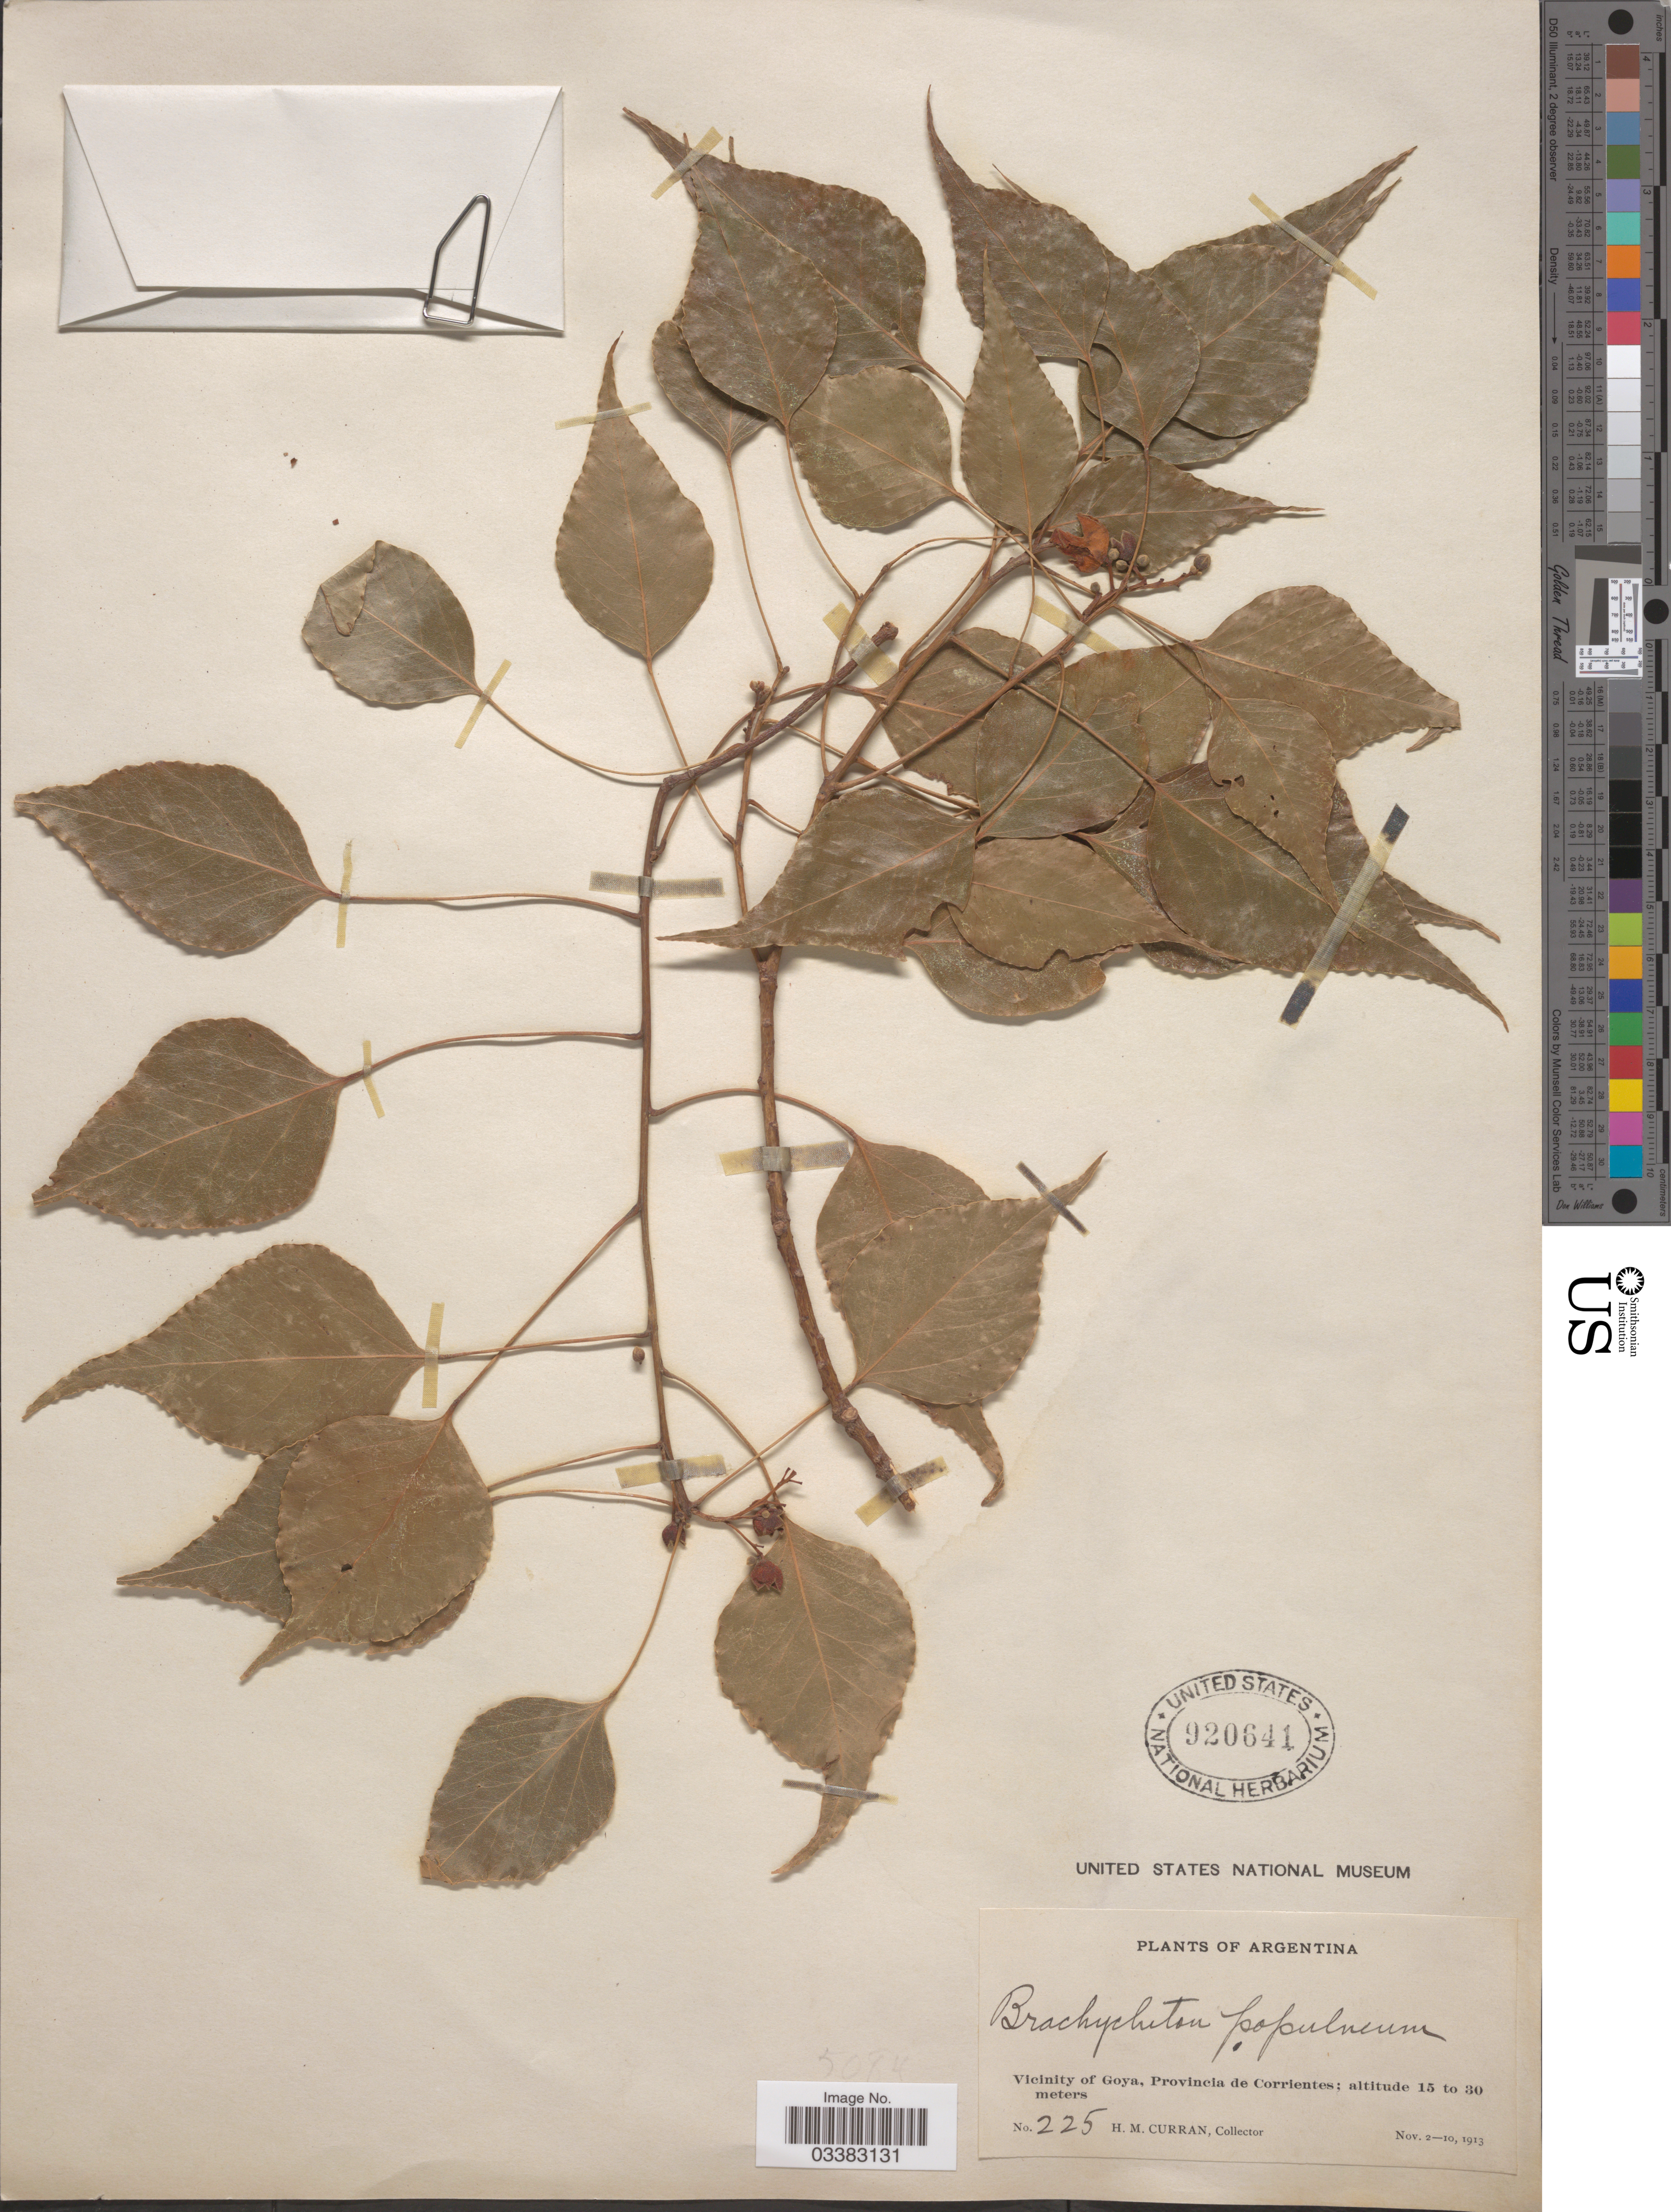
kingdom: Plantae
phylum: Tracheophyta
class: Magnoliopsida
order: Malvales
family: Malvaceae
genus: Brachychiton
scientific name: Brachychiton populneus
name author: (Schott & Endl.) R. Br.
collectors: H. M. Curran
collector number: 225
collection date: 1913-11-02/1913-11-10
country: Argentina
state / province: Corrientes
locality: Vicinity of Goya, Provincia de Corrientes.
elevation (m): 15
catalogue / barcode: US 920641